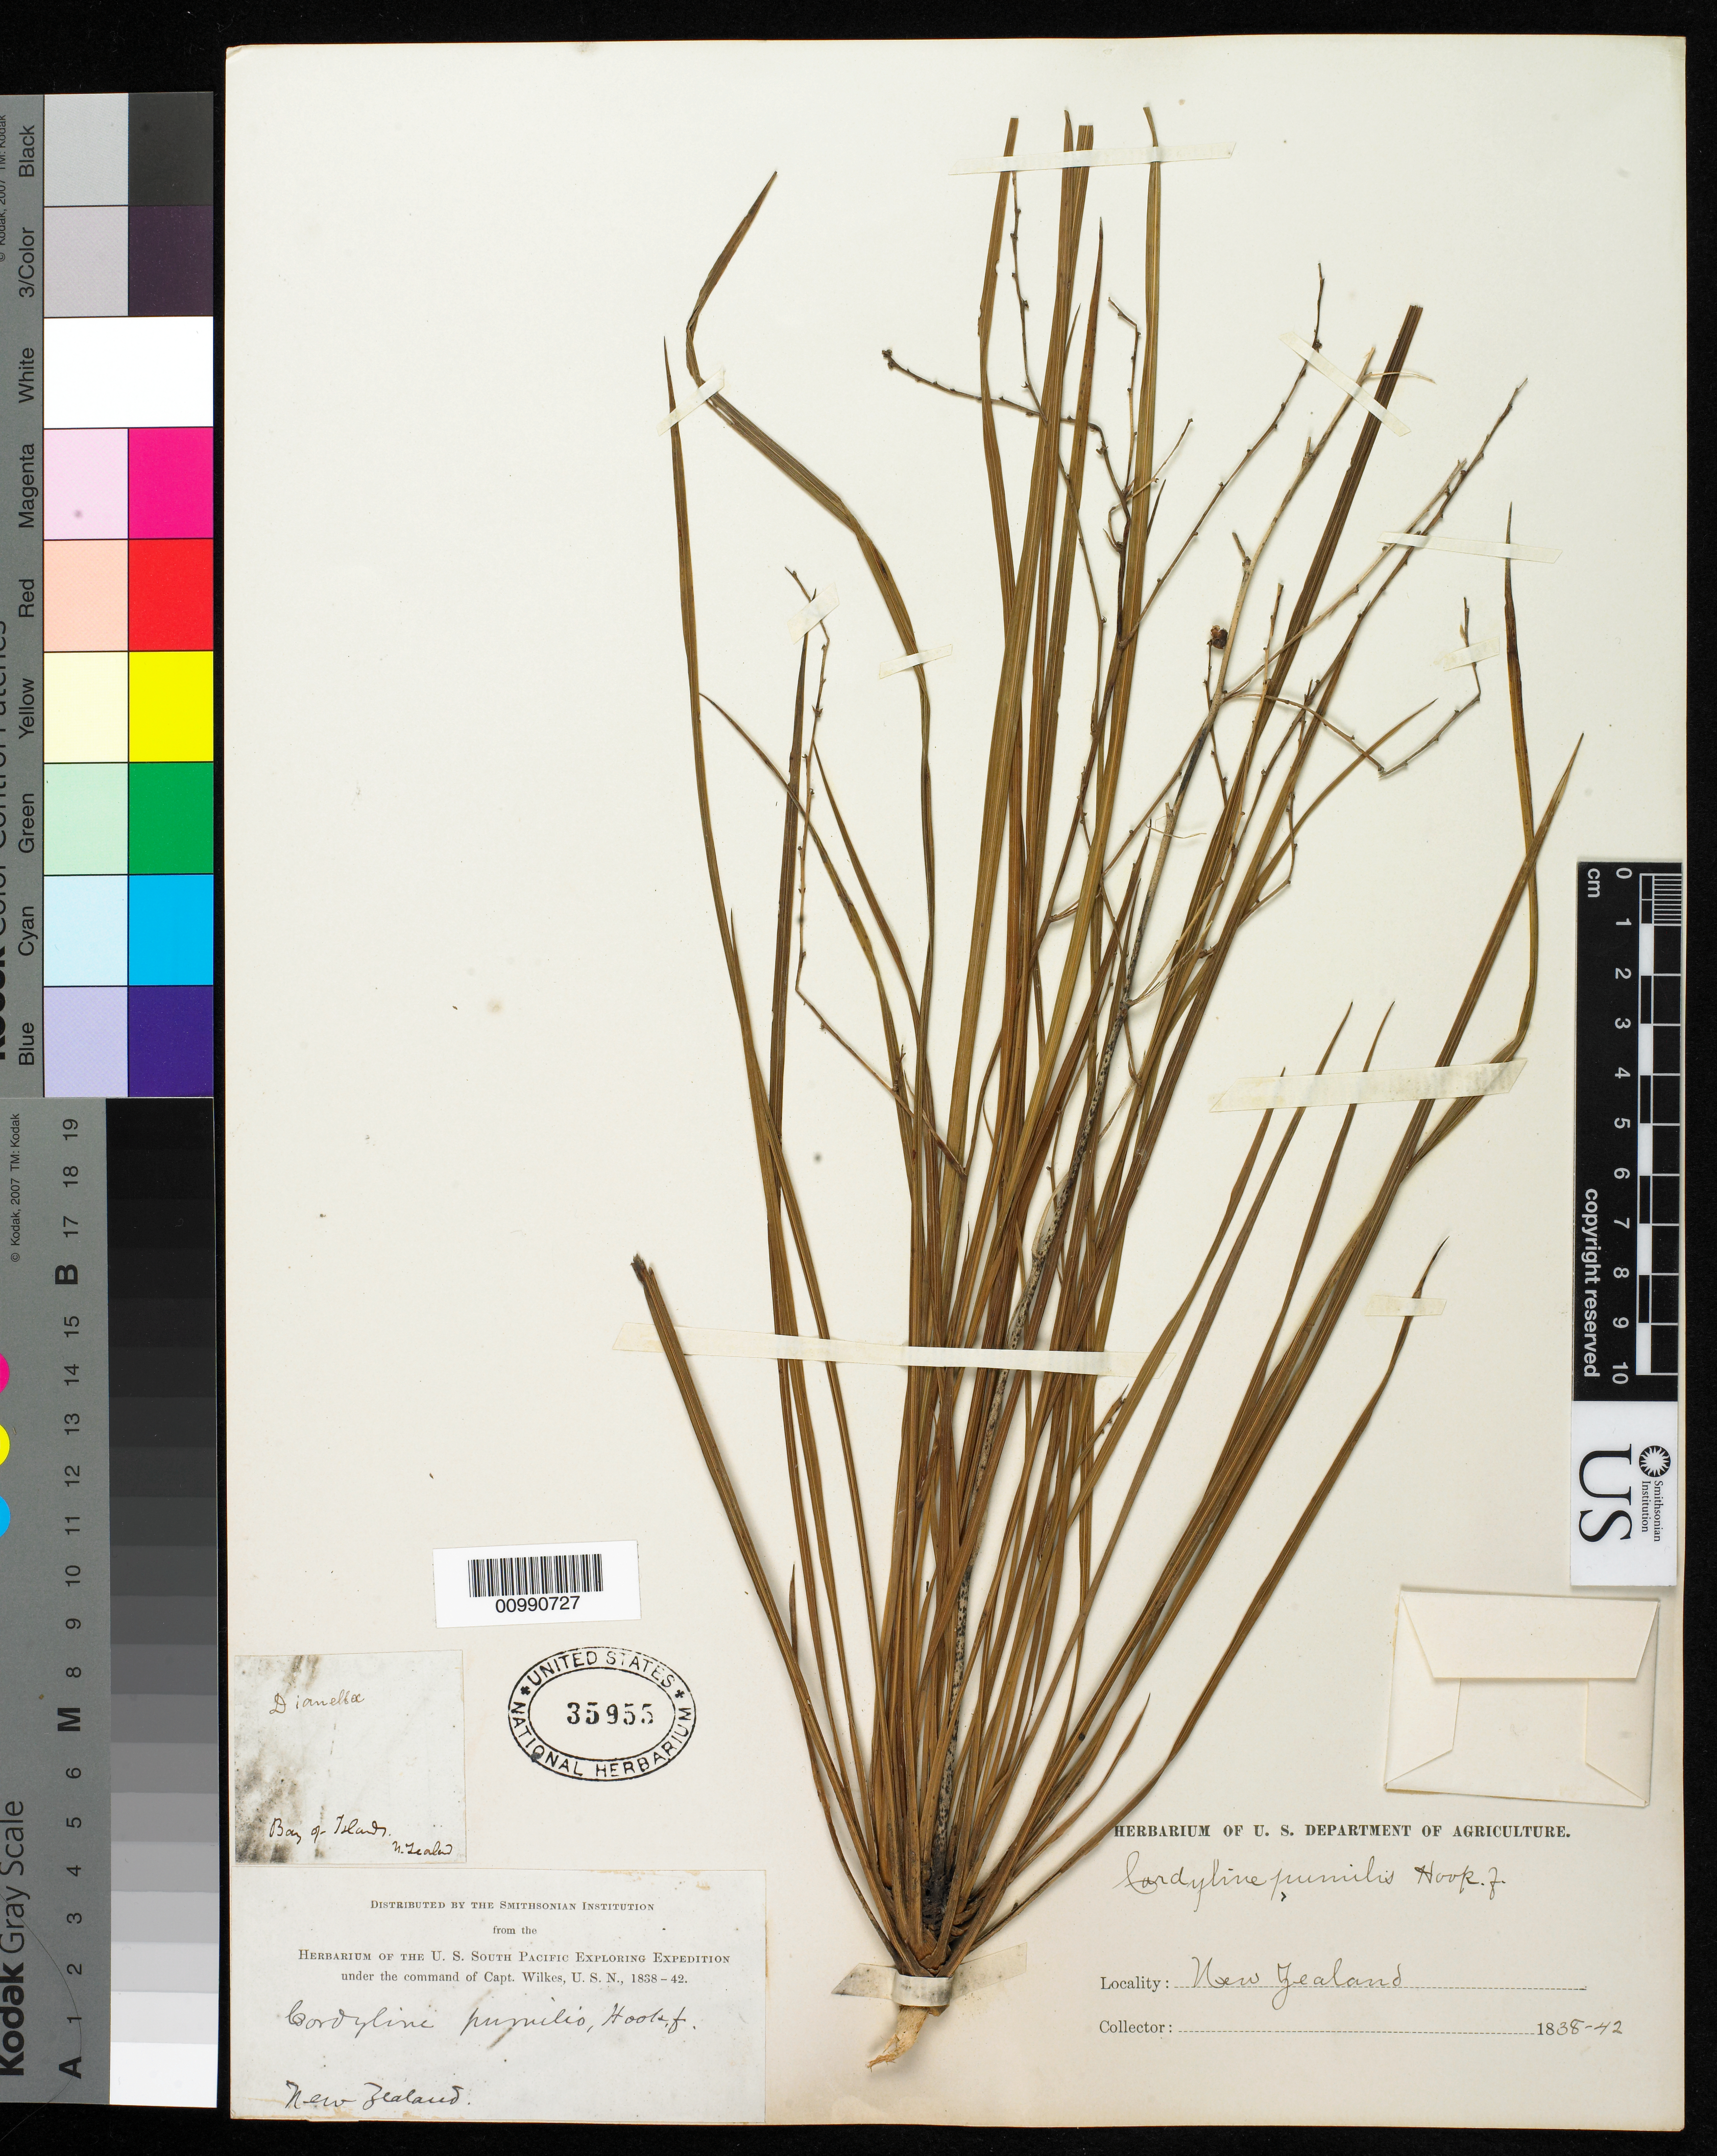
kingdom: Plantae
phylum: Tracheophyta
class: Liliopsida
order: Asparagales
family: Asparagaceae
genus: Cordyline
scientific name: Cordyline pumilio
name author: Hook. f.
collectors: Wilkes Explor. Exped.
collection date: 1838/1842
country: New Zealand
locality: New Zealand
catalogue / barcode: US 35955